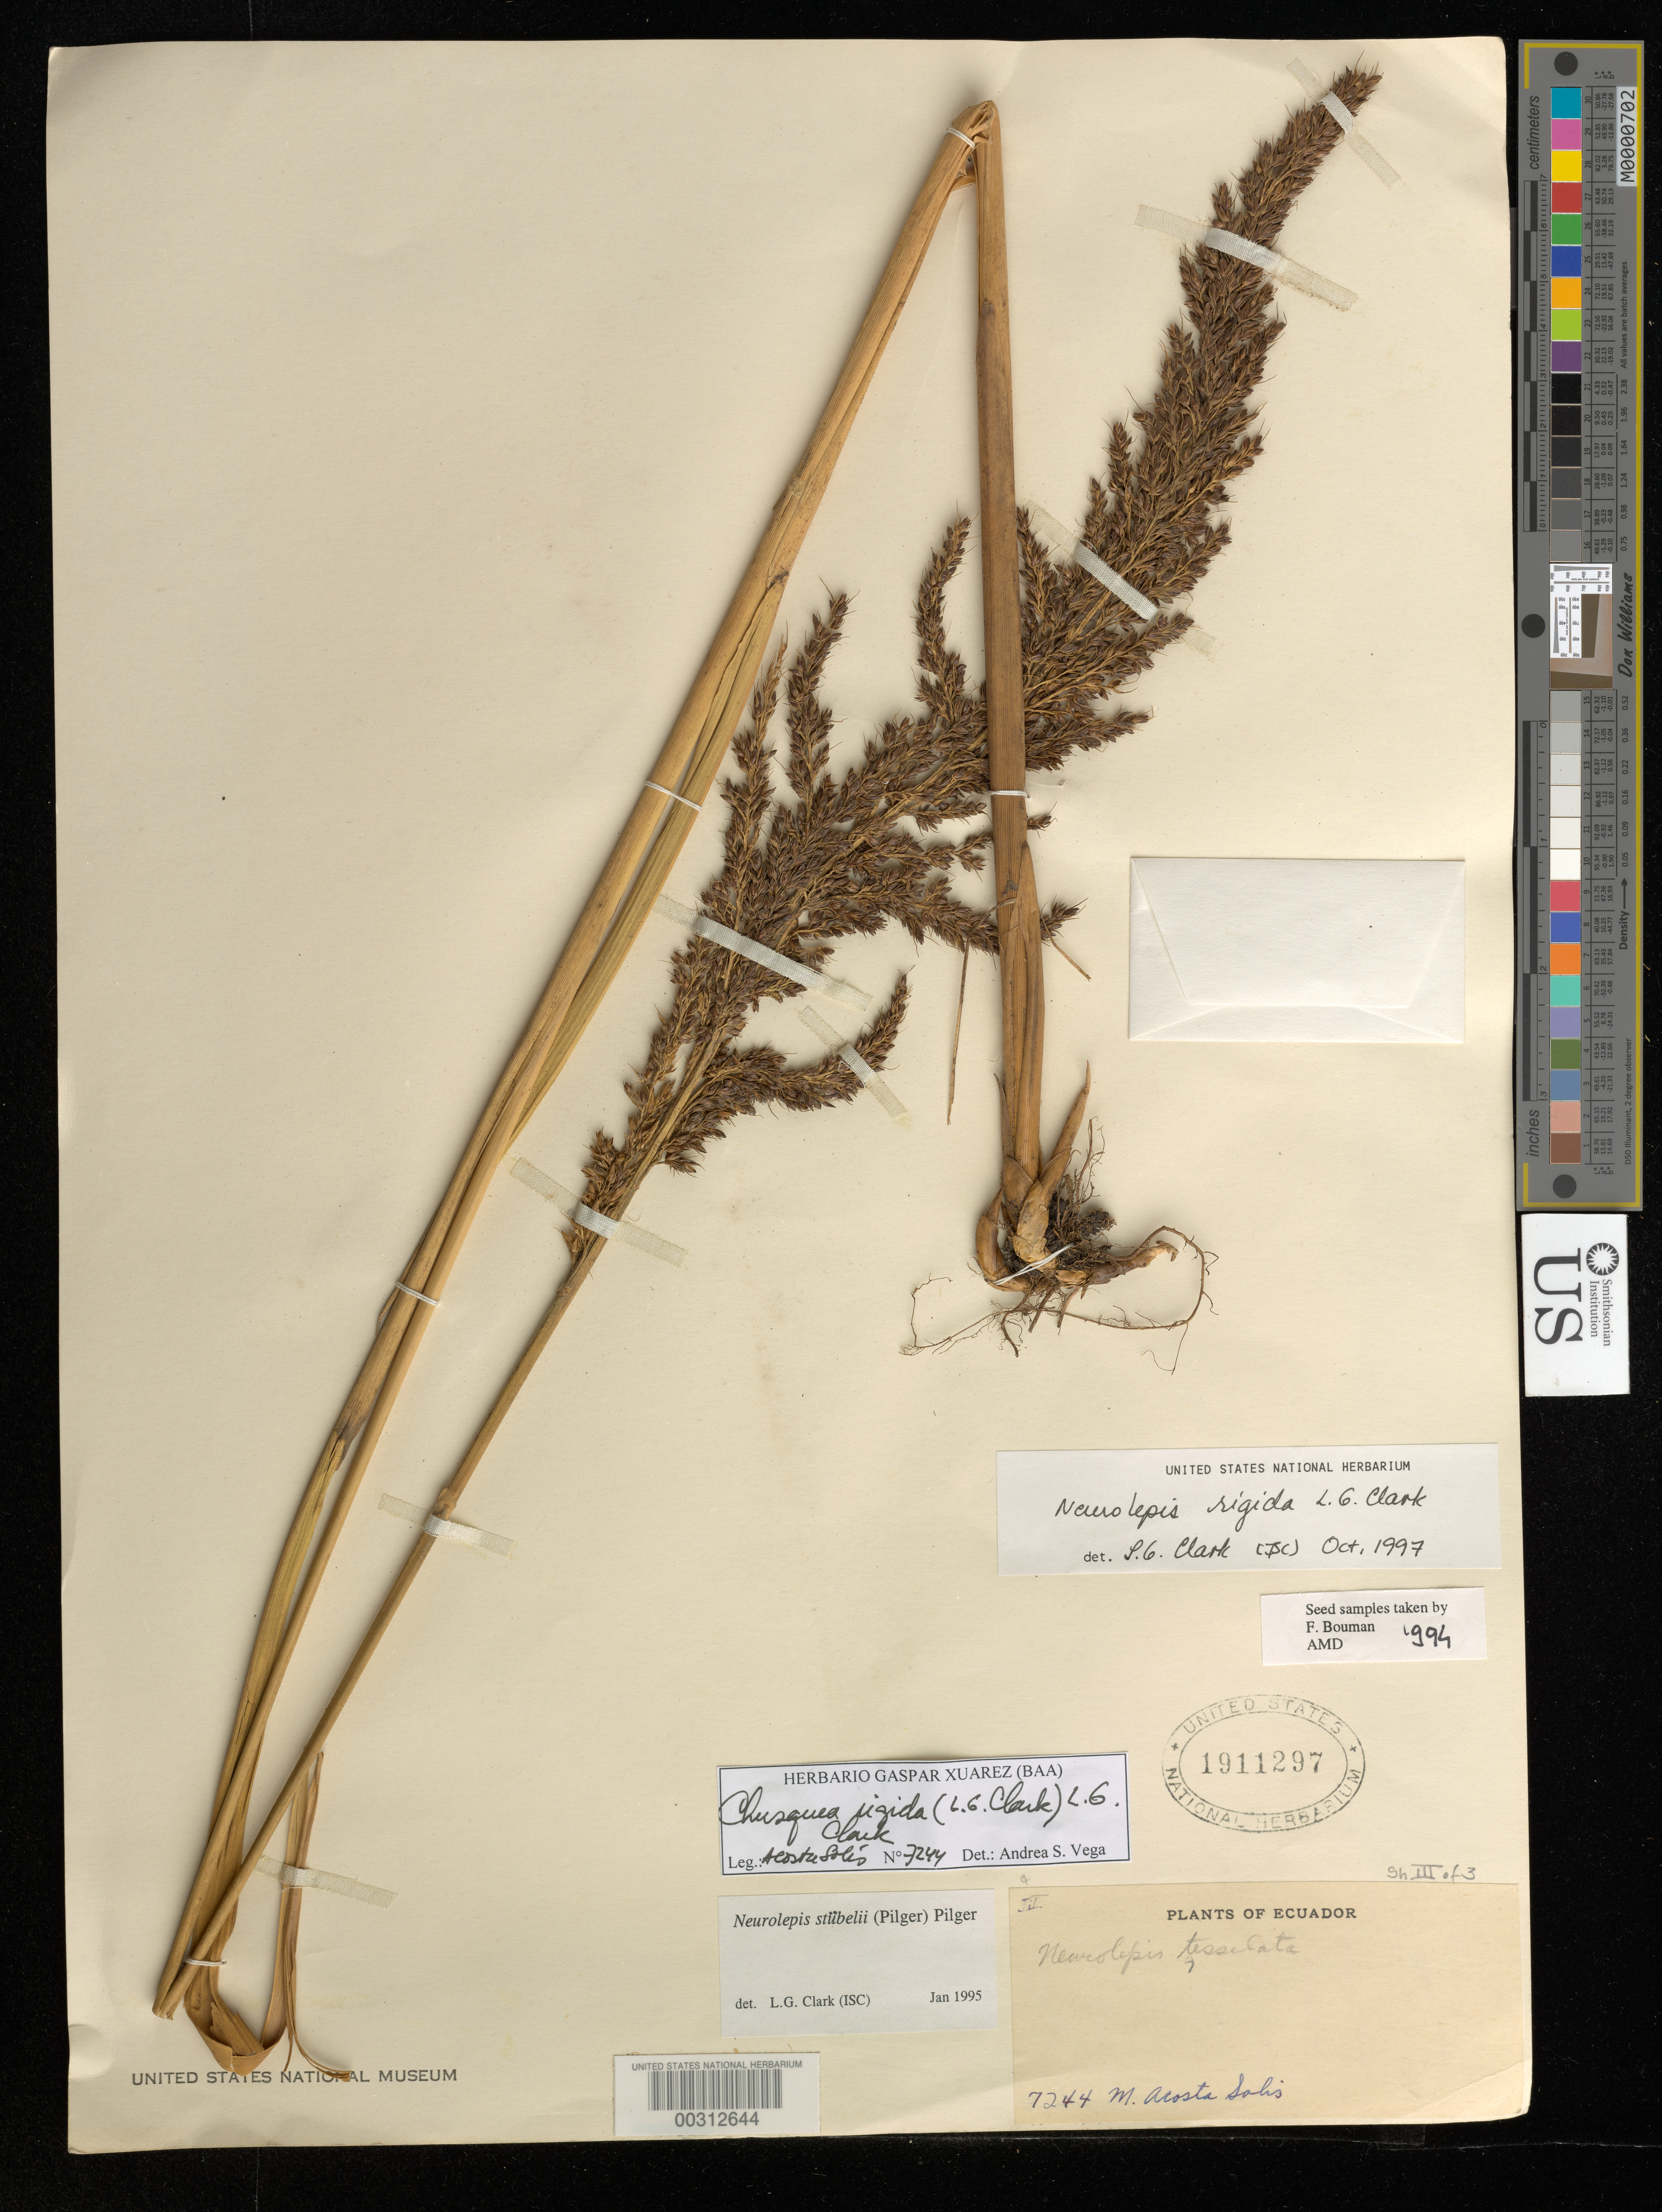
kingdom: Plantae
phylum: Tracheophyta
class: Liliopsida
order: Poales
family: Poaceae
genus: Chusquea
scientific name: Chusquea rigida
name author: (L.G. Clark) L.G. Clark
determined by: Vega, A. S.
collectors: M. Acosta Solis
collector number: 7244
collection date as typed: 08 Feb 1944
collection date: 1944-02-08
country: Ecuador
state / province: Chimborazo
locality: Lado Oriental, Placer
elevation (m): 3500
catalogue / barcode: US 1911297